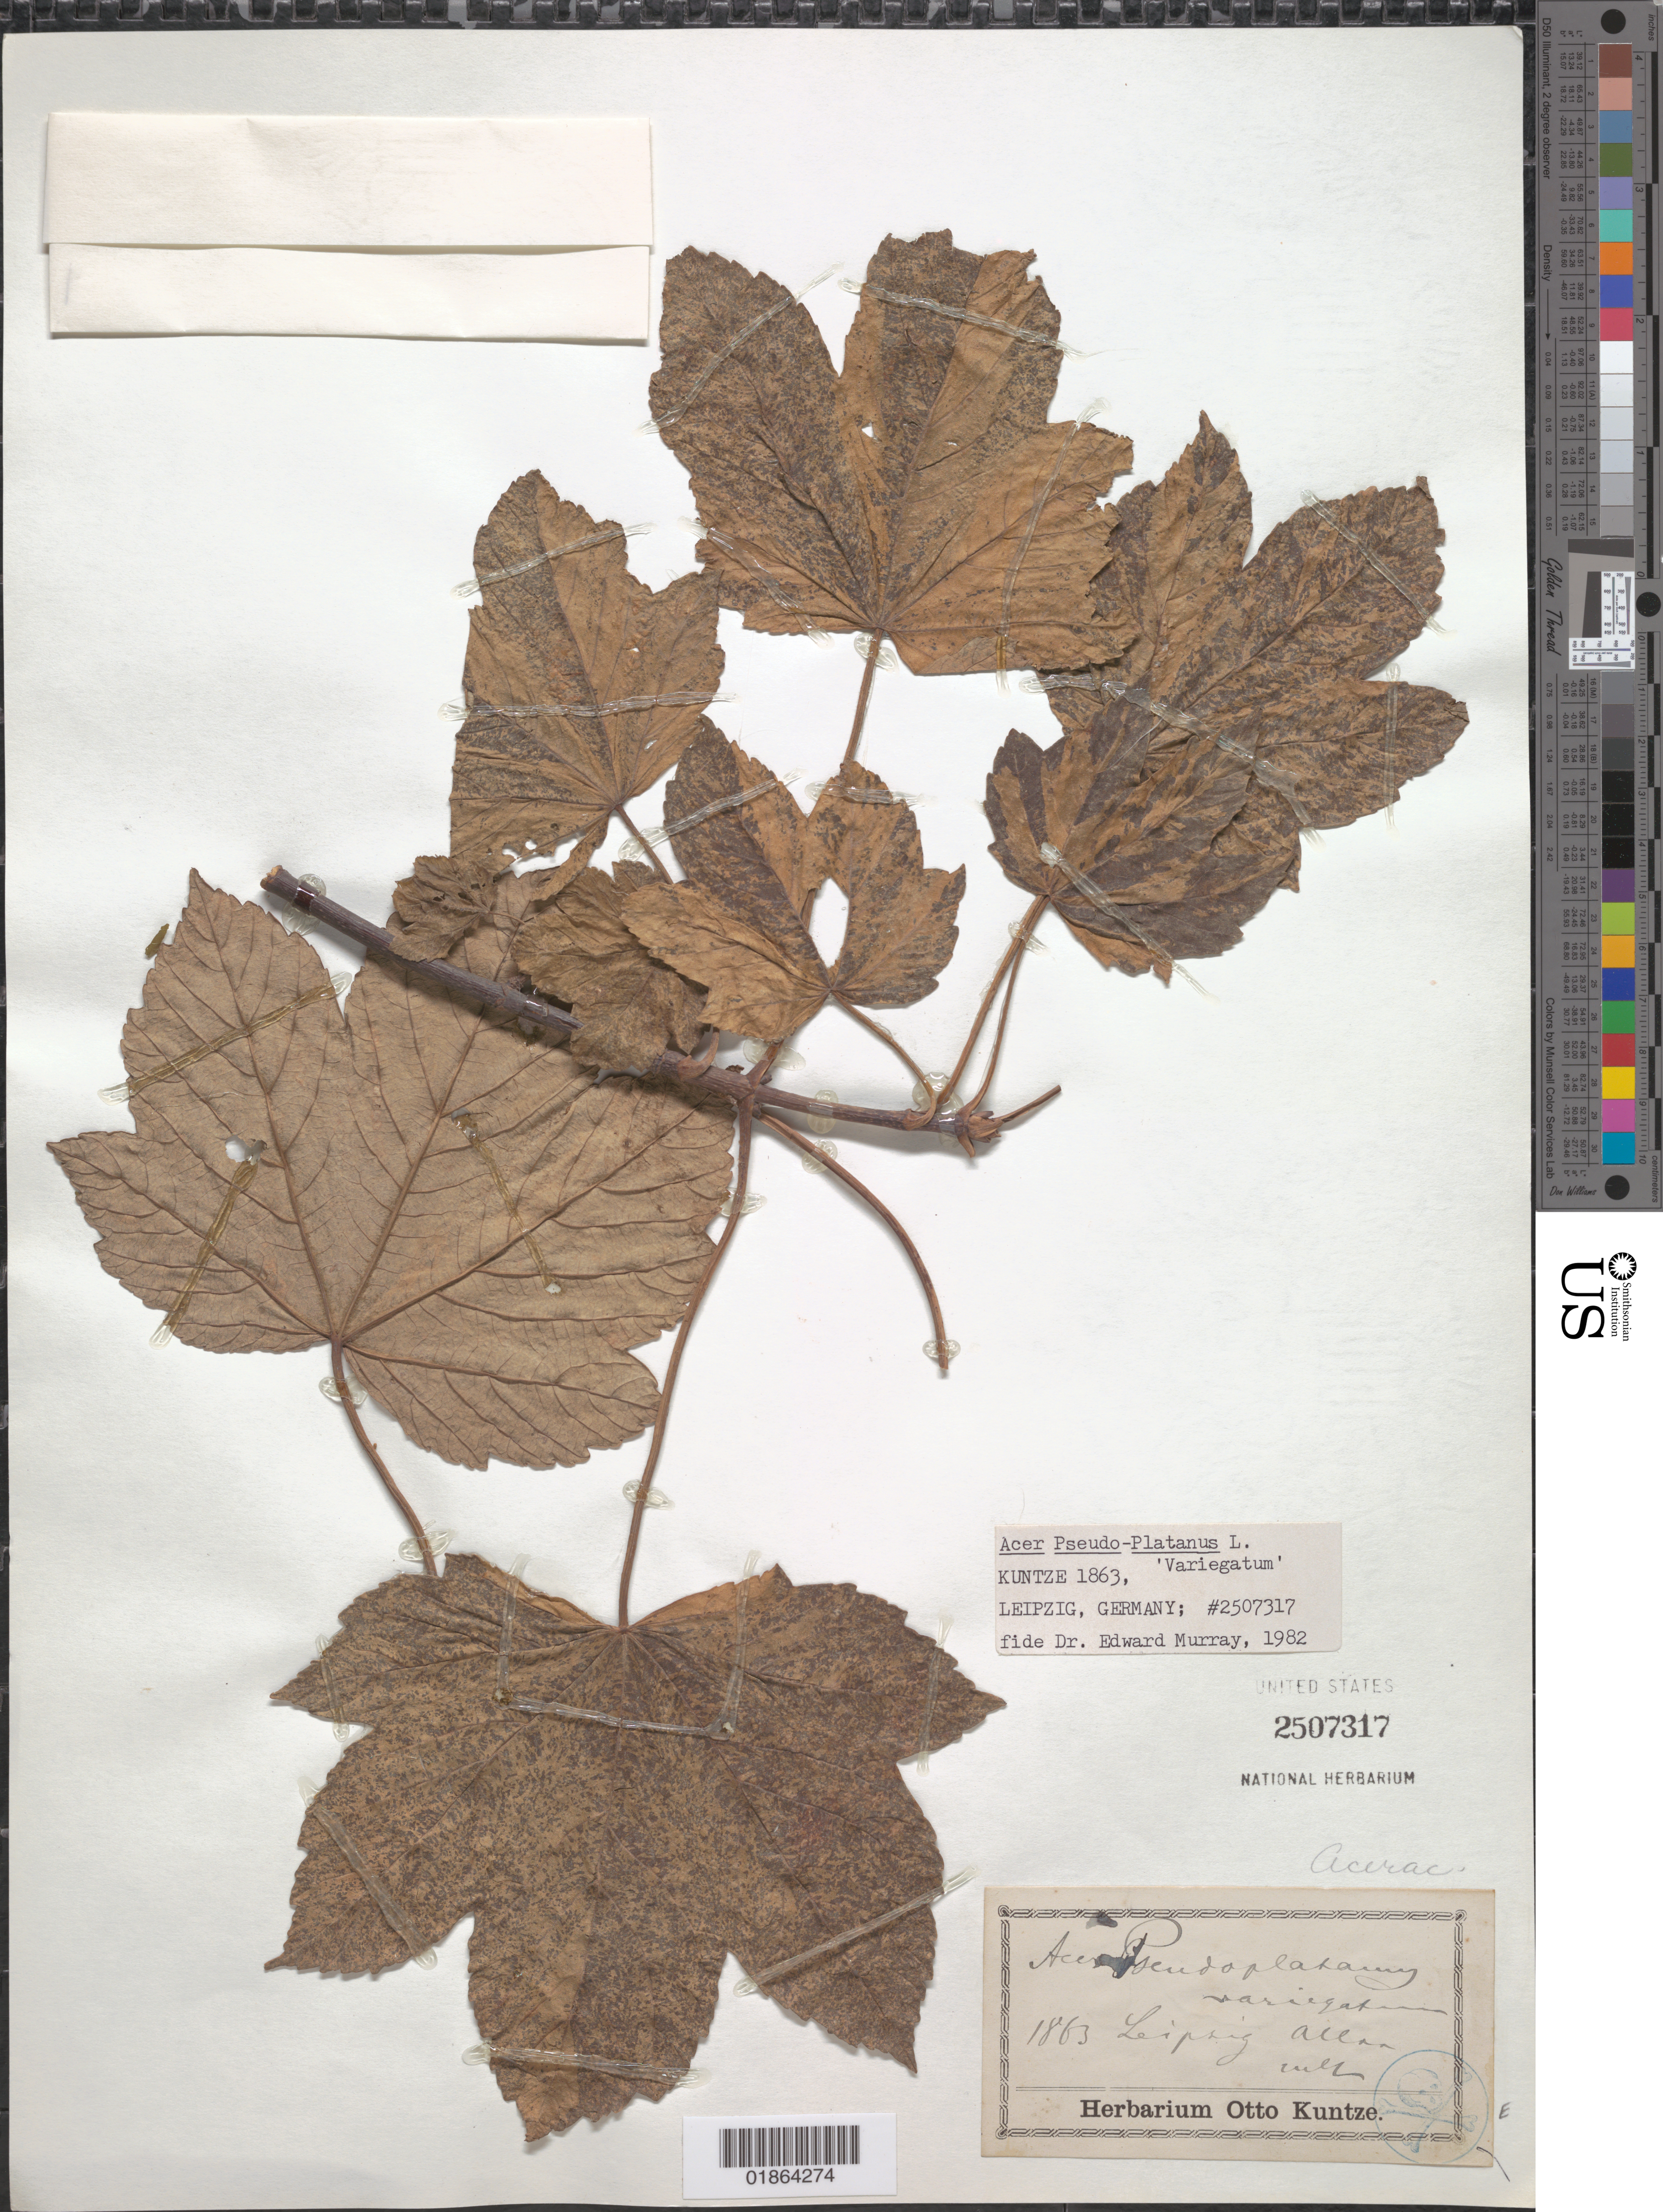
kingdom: Plantae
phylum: Tracheophyta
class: Magnoliopsida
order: Sapindales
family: Sapindaceae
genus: Acer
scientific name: Acer pseudoplatanus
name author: L.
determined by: Murray, Edward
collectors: C.E.O. Kuntze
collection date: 1863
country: Germany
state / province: Sachsen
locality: Leipzig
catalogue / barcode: US 2507317